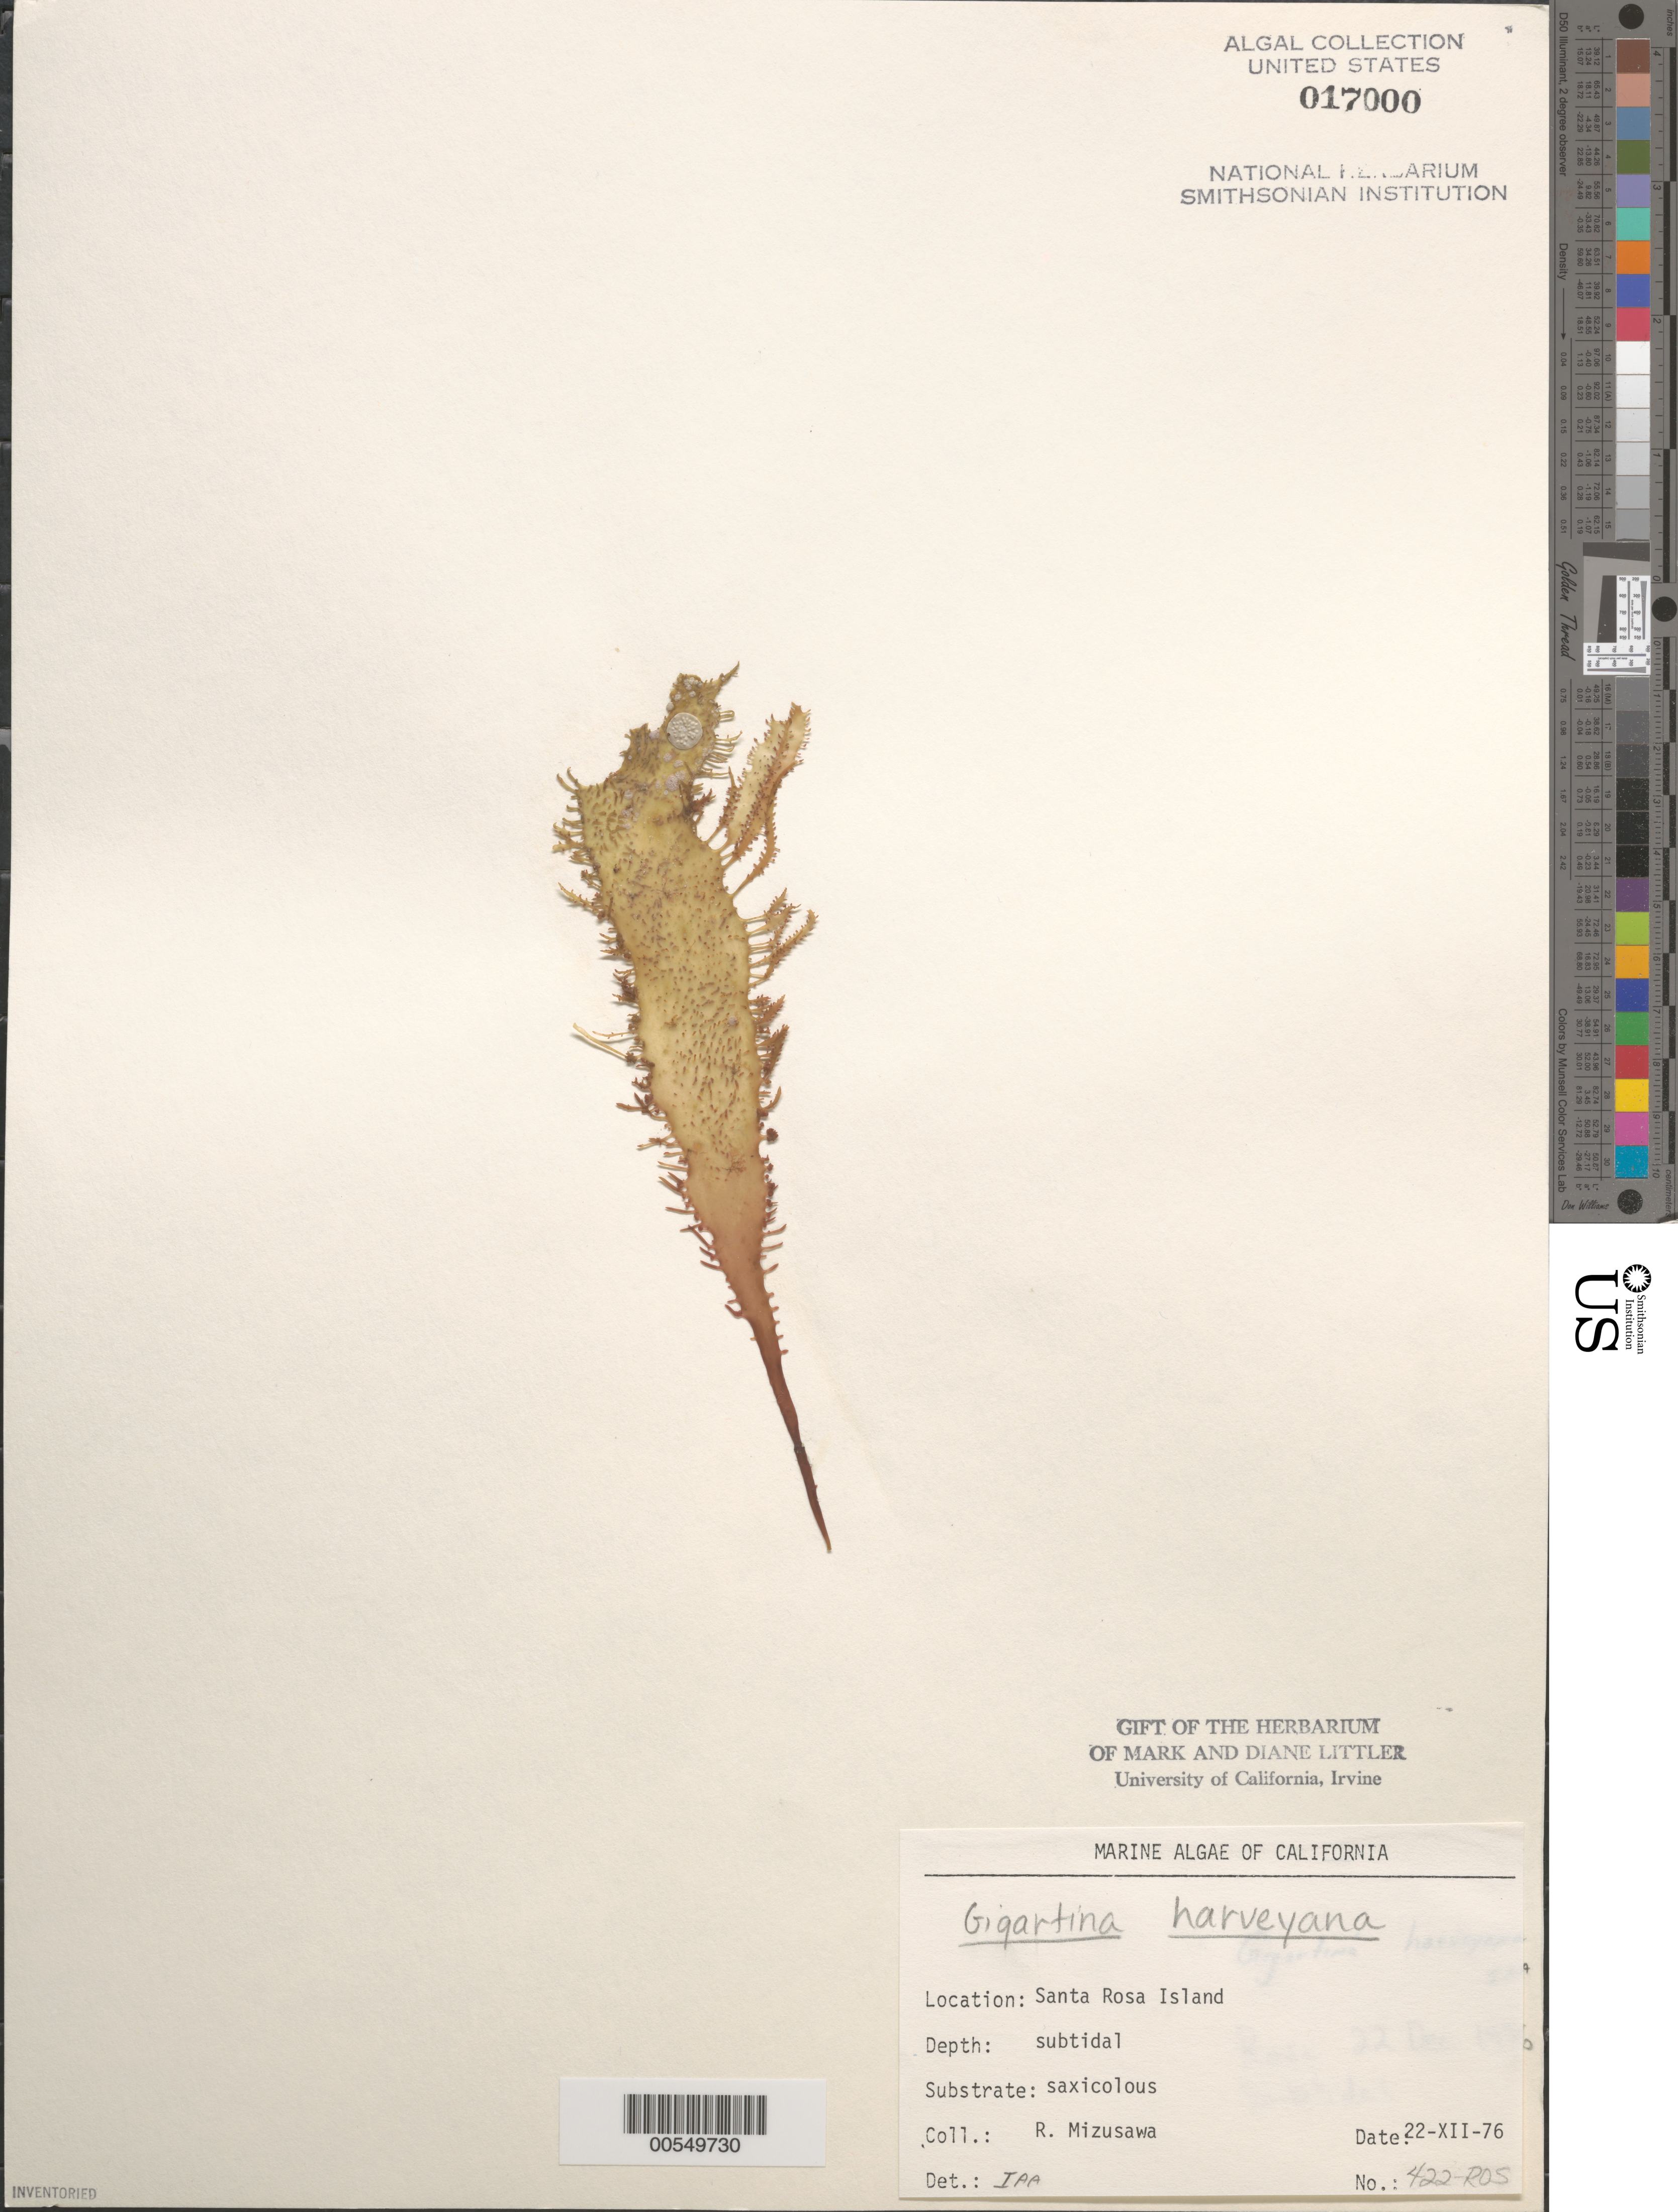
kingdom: Plantae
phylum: Rhodophyta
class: Florideophyceae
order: Gigartinales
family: Gigartinaceae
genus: Chondracanthus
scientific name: Chondracanthus harveyanus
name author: (Kütz.) Guiry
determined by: Algae name updating Project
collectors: R. Mizusawa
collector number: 422-ros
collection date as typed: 22 Dec 1976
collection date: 1976-12-22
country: United States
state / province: California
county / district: Santa Barbara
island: Santa Rosa Island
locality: Johnson's Lee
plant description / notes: BLM-SOCALBIGHT Rocky Intertidal Survey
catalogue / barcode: US 17000